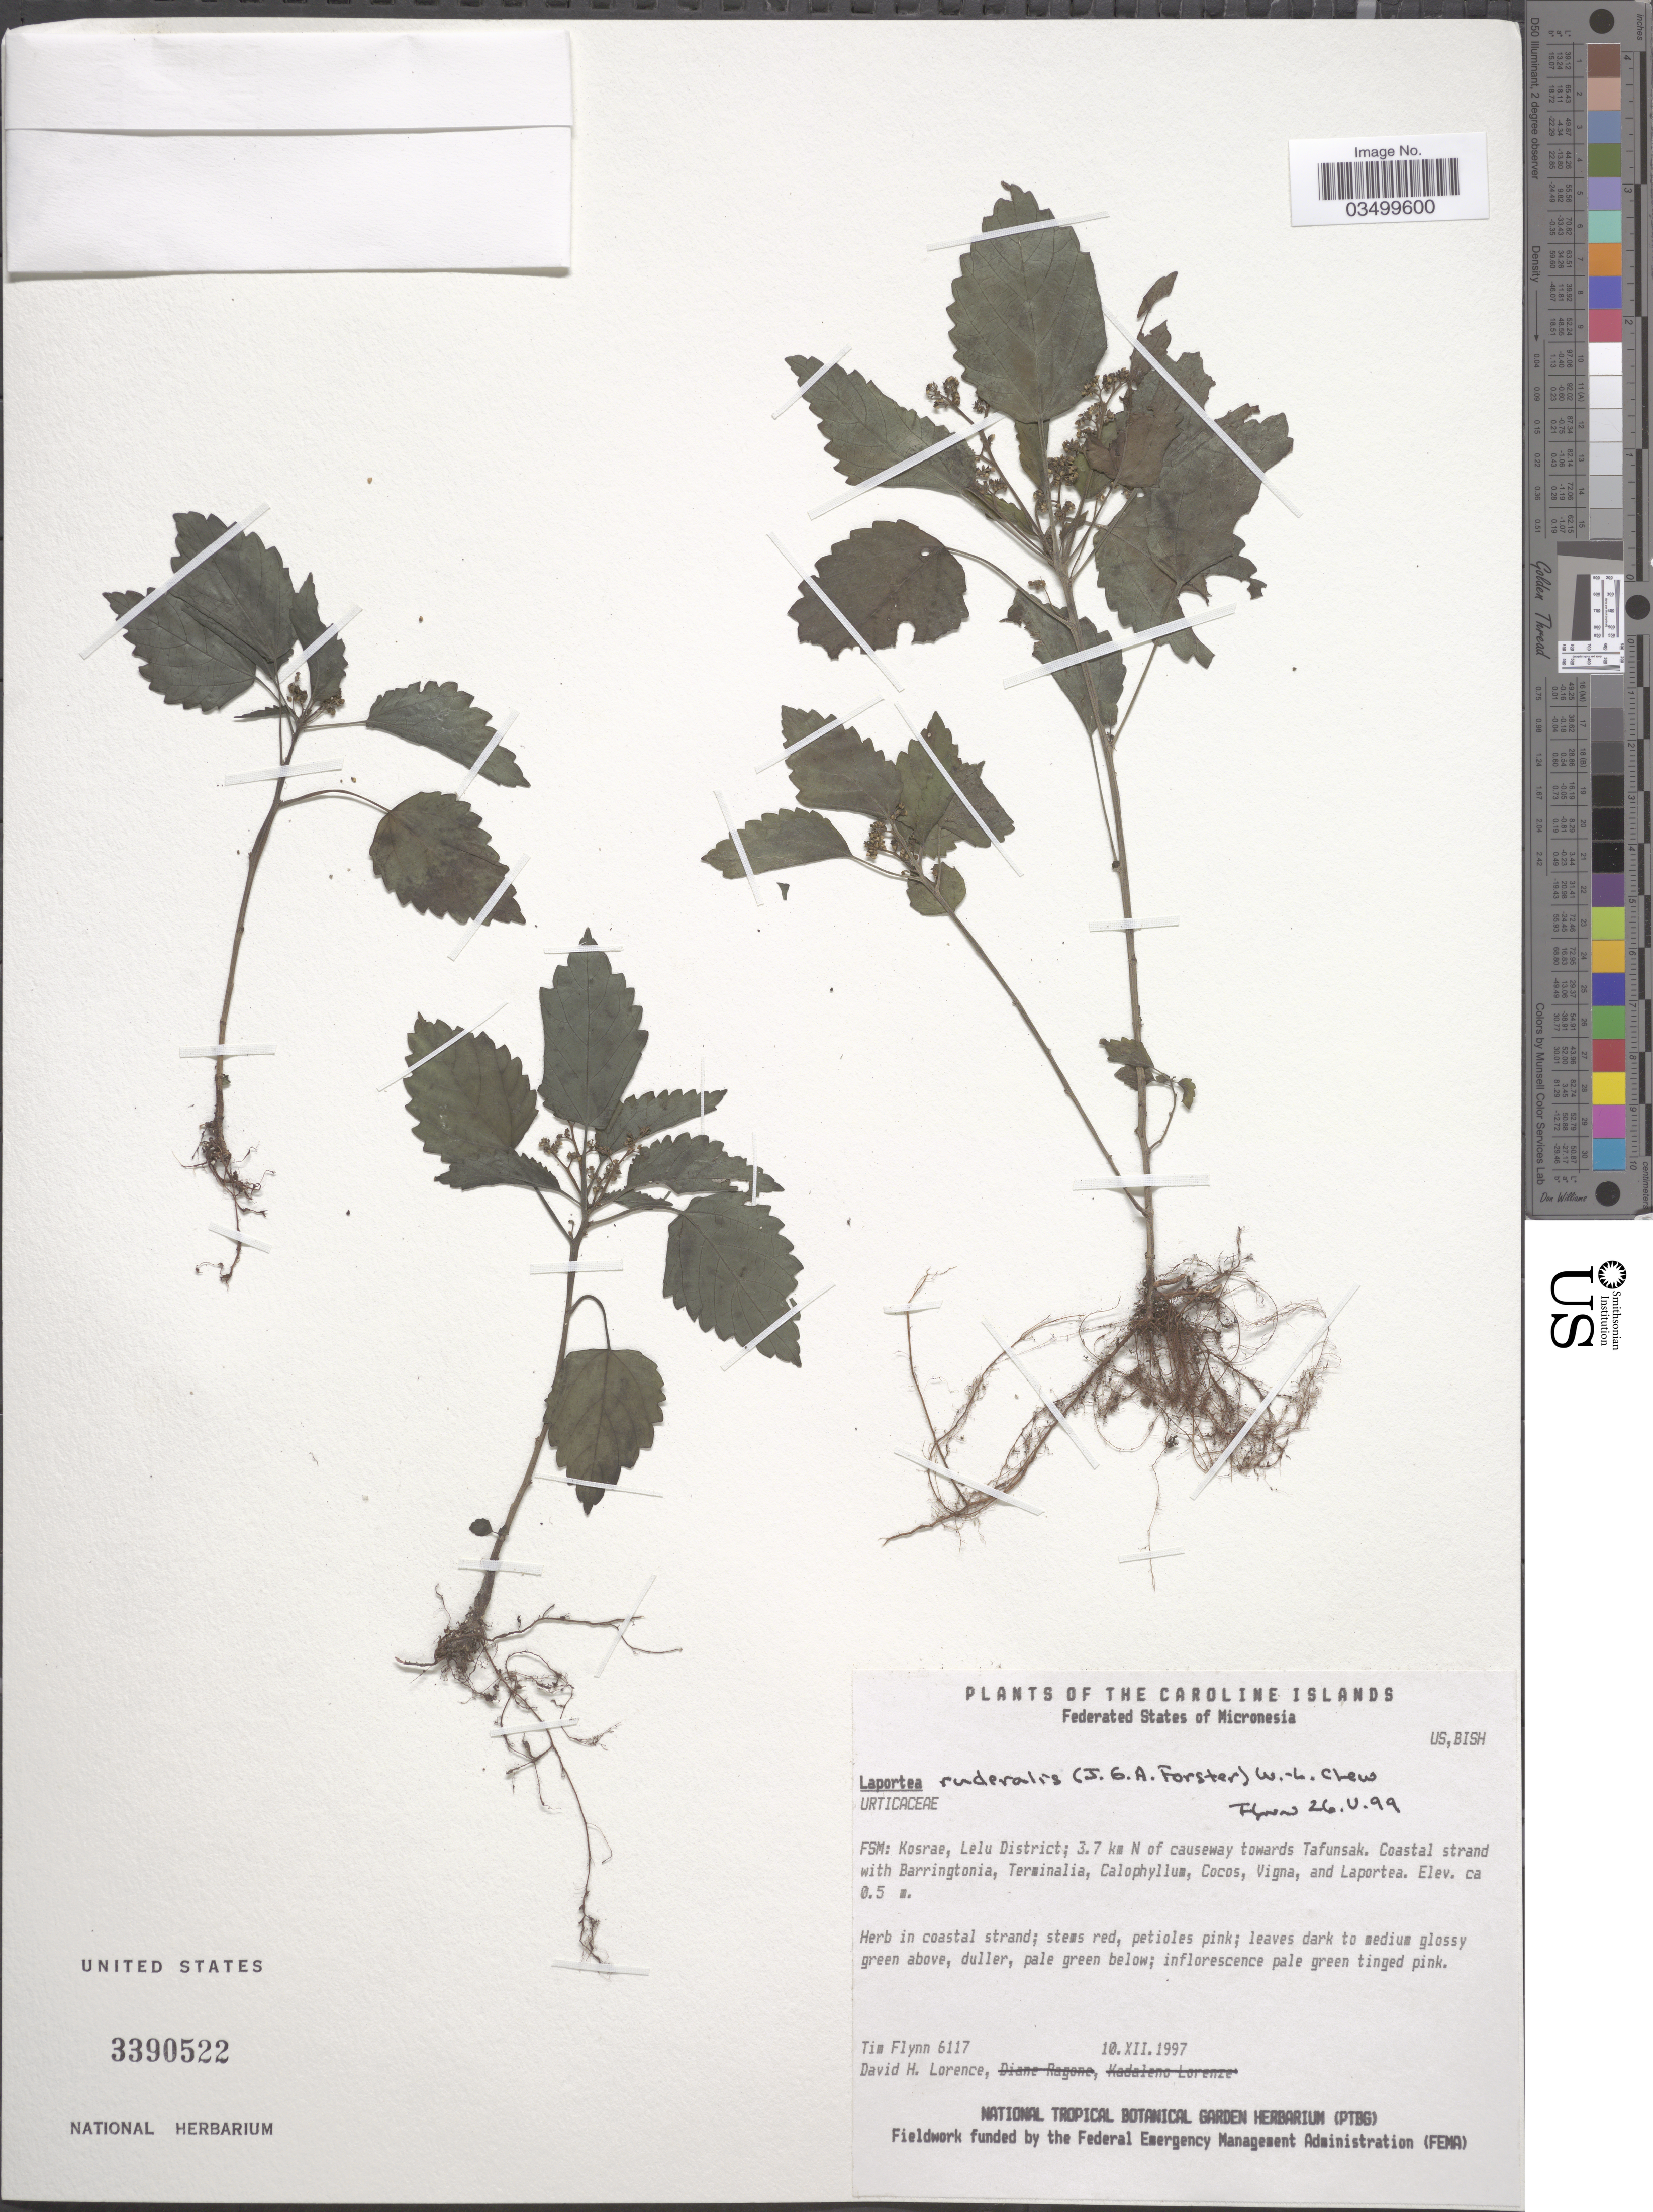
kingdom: Plantae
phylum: Tracheophyta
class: Magnoliopsida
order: Rosales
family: Urticaceae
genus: Laportea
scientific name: Laportea ruderalis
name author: (G. Forst.) Chew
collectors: T. Flynn & D. Lorence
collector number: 6117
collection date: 1997-12-10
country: Micronesia, Federated States of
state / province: Kosrae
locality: FSM: Kosrae, Lelu District; 3.7 km N of causeway towards Tafunsak.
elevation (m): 0.5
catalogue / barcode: US 3390522